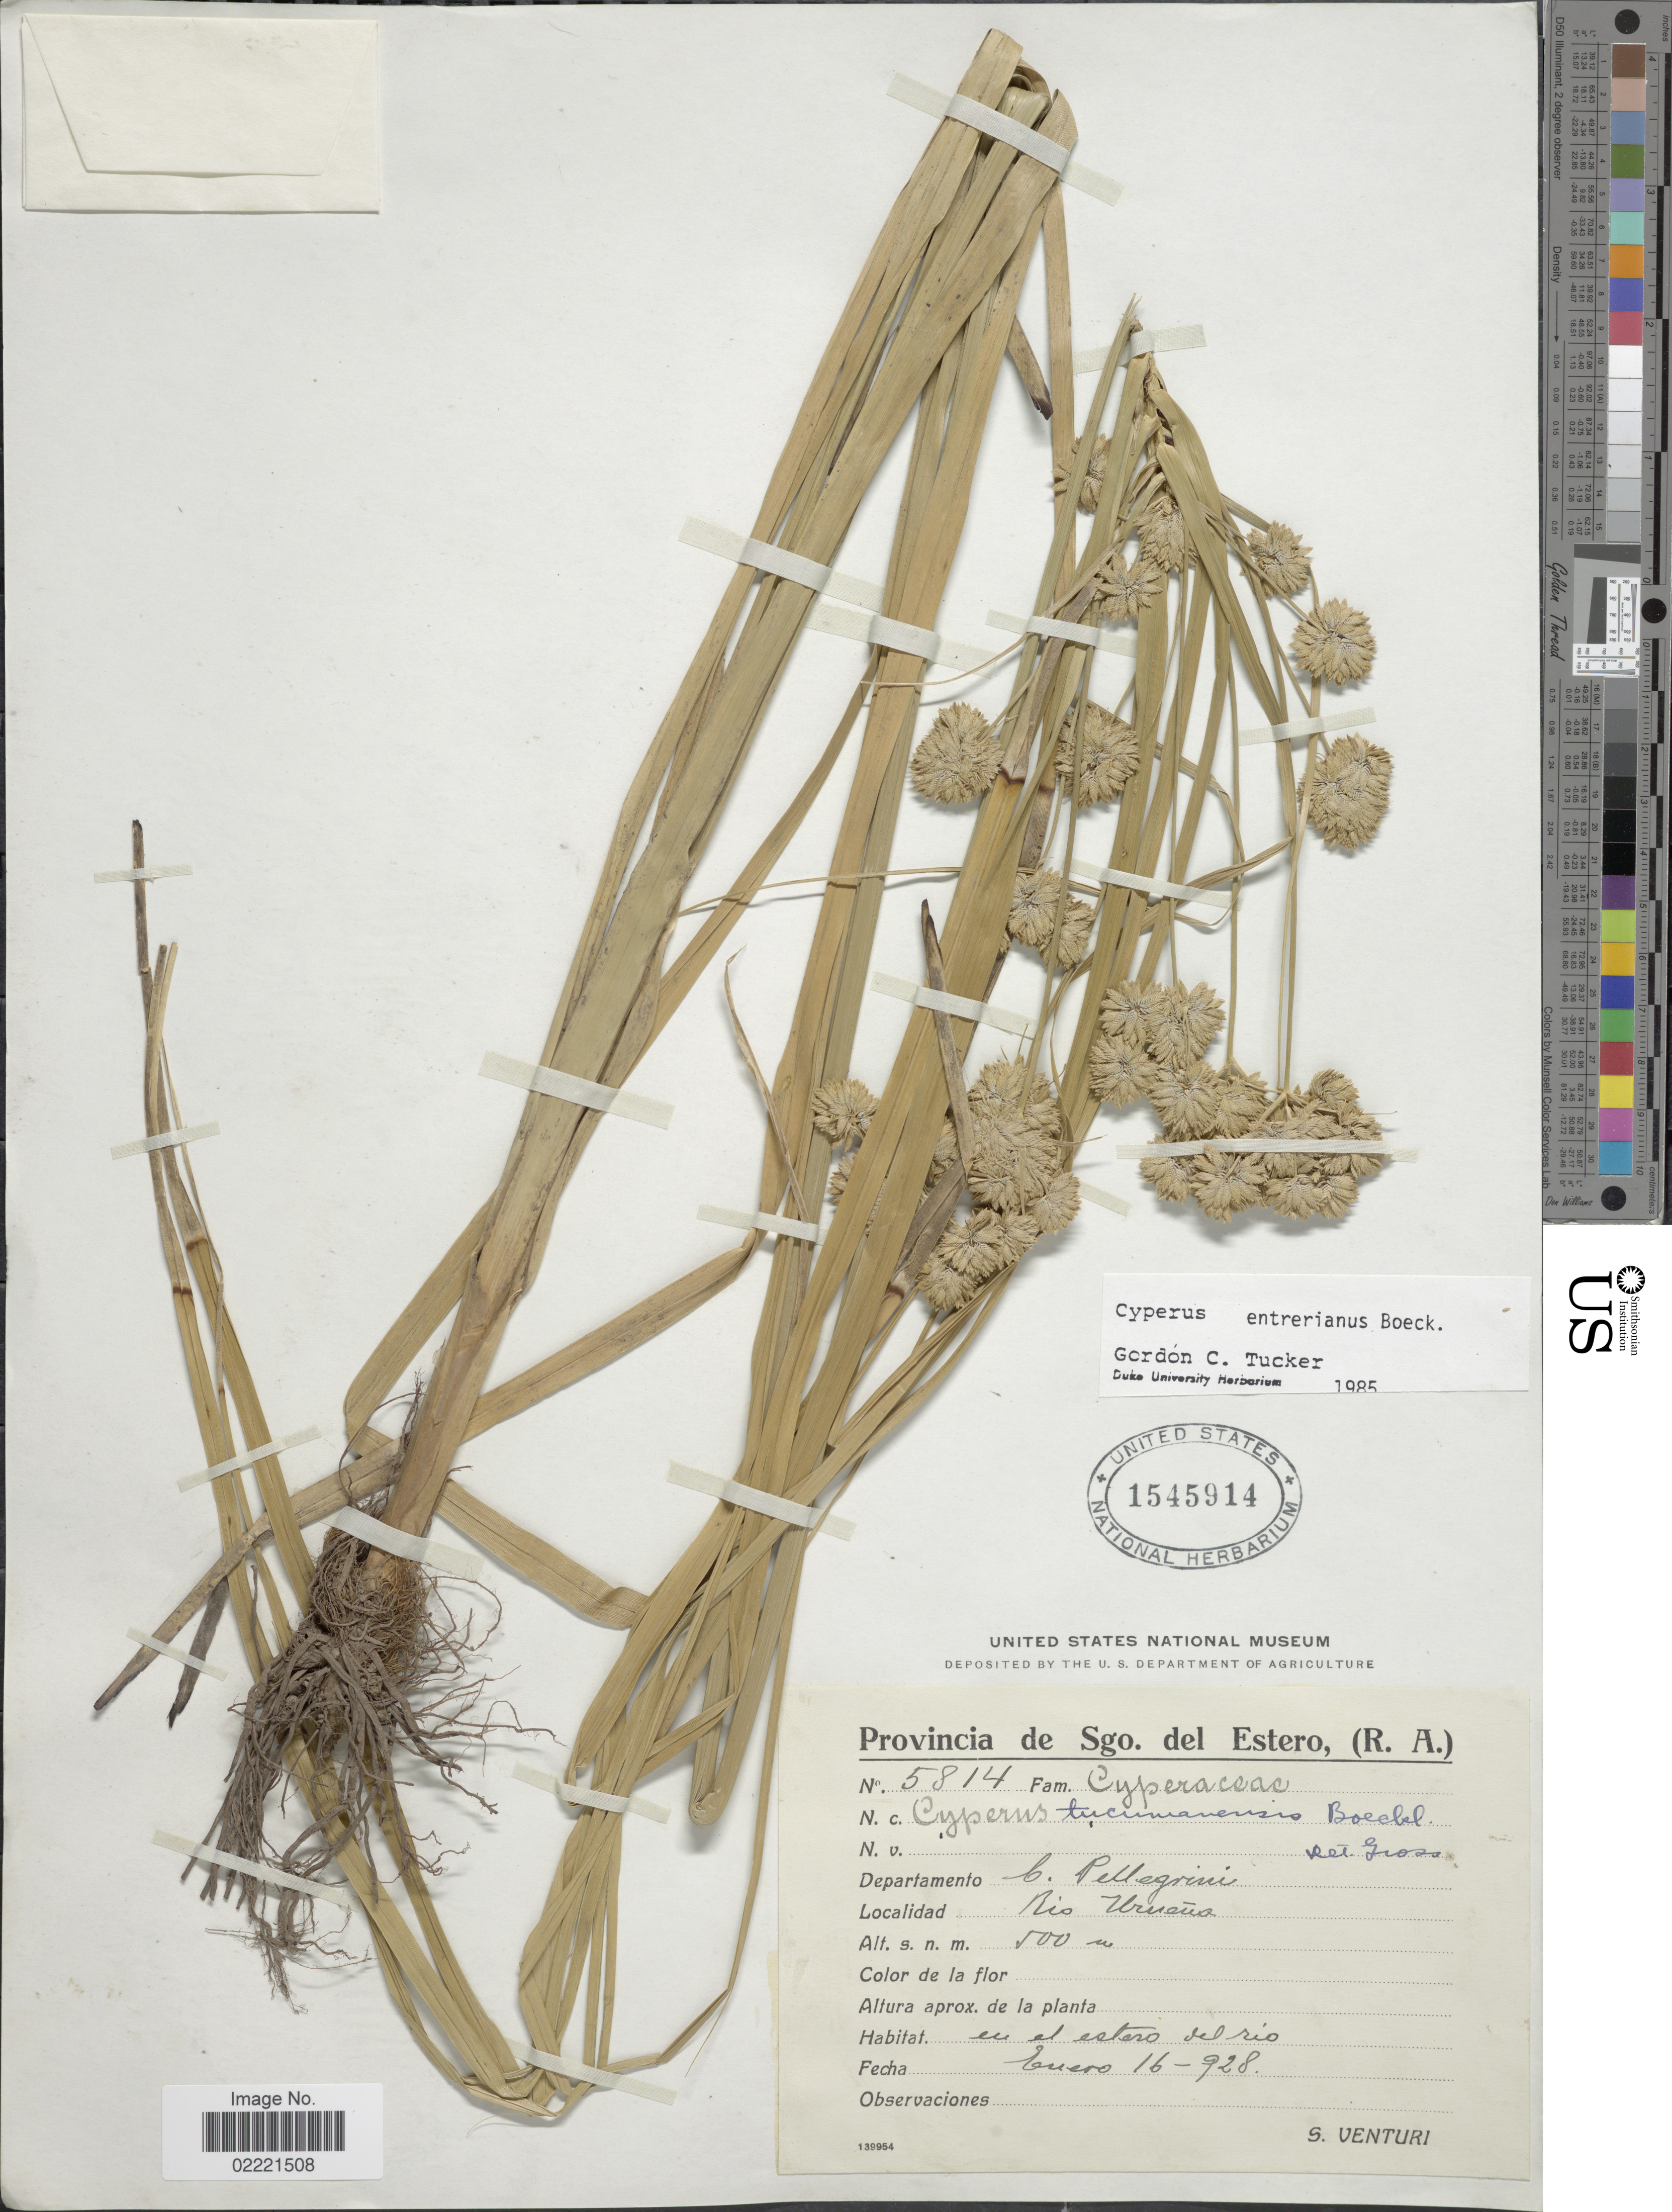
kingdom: Plantae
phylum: Tracheophyta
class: Liliopsida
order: Poales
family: Cyperaceae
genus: Cyperus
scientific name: Cyperus entrerianus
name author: Boeckeler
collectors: S. Venturi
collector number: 5814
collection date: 1928-01-16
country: Argentina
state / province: Santiago del Estero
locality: (R.A.) Departamento C. Pellegrini, Rio Uruena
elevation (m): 500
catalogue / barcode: US 1545914